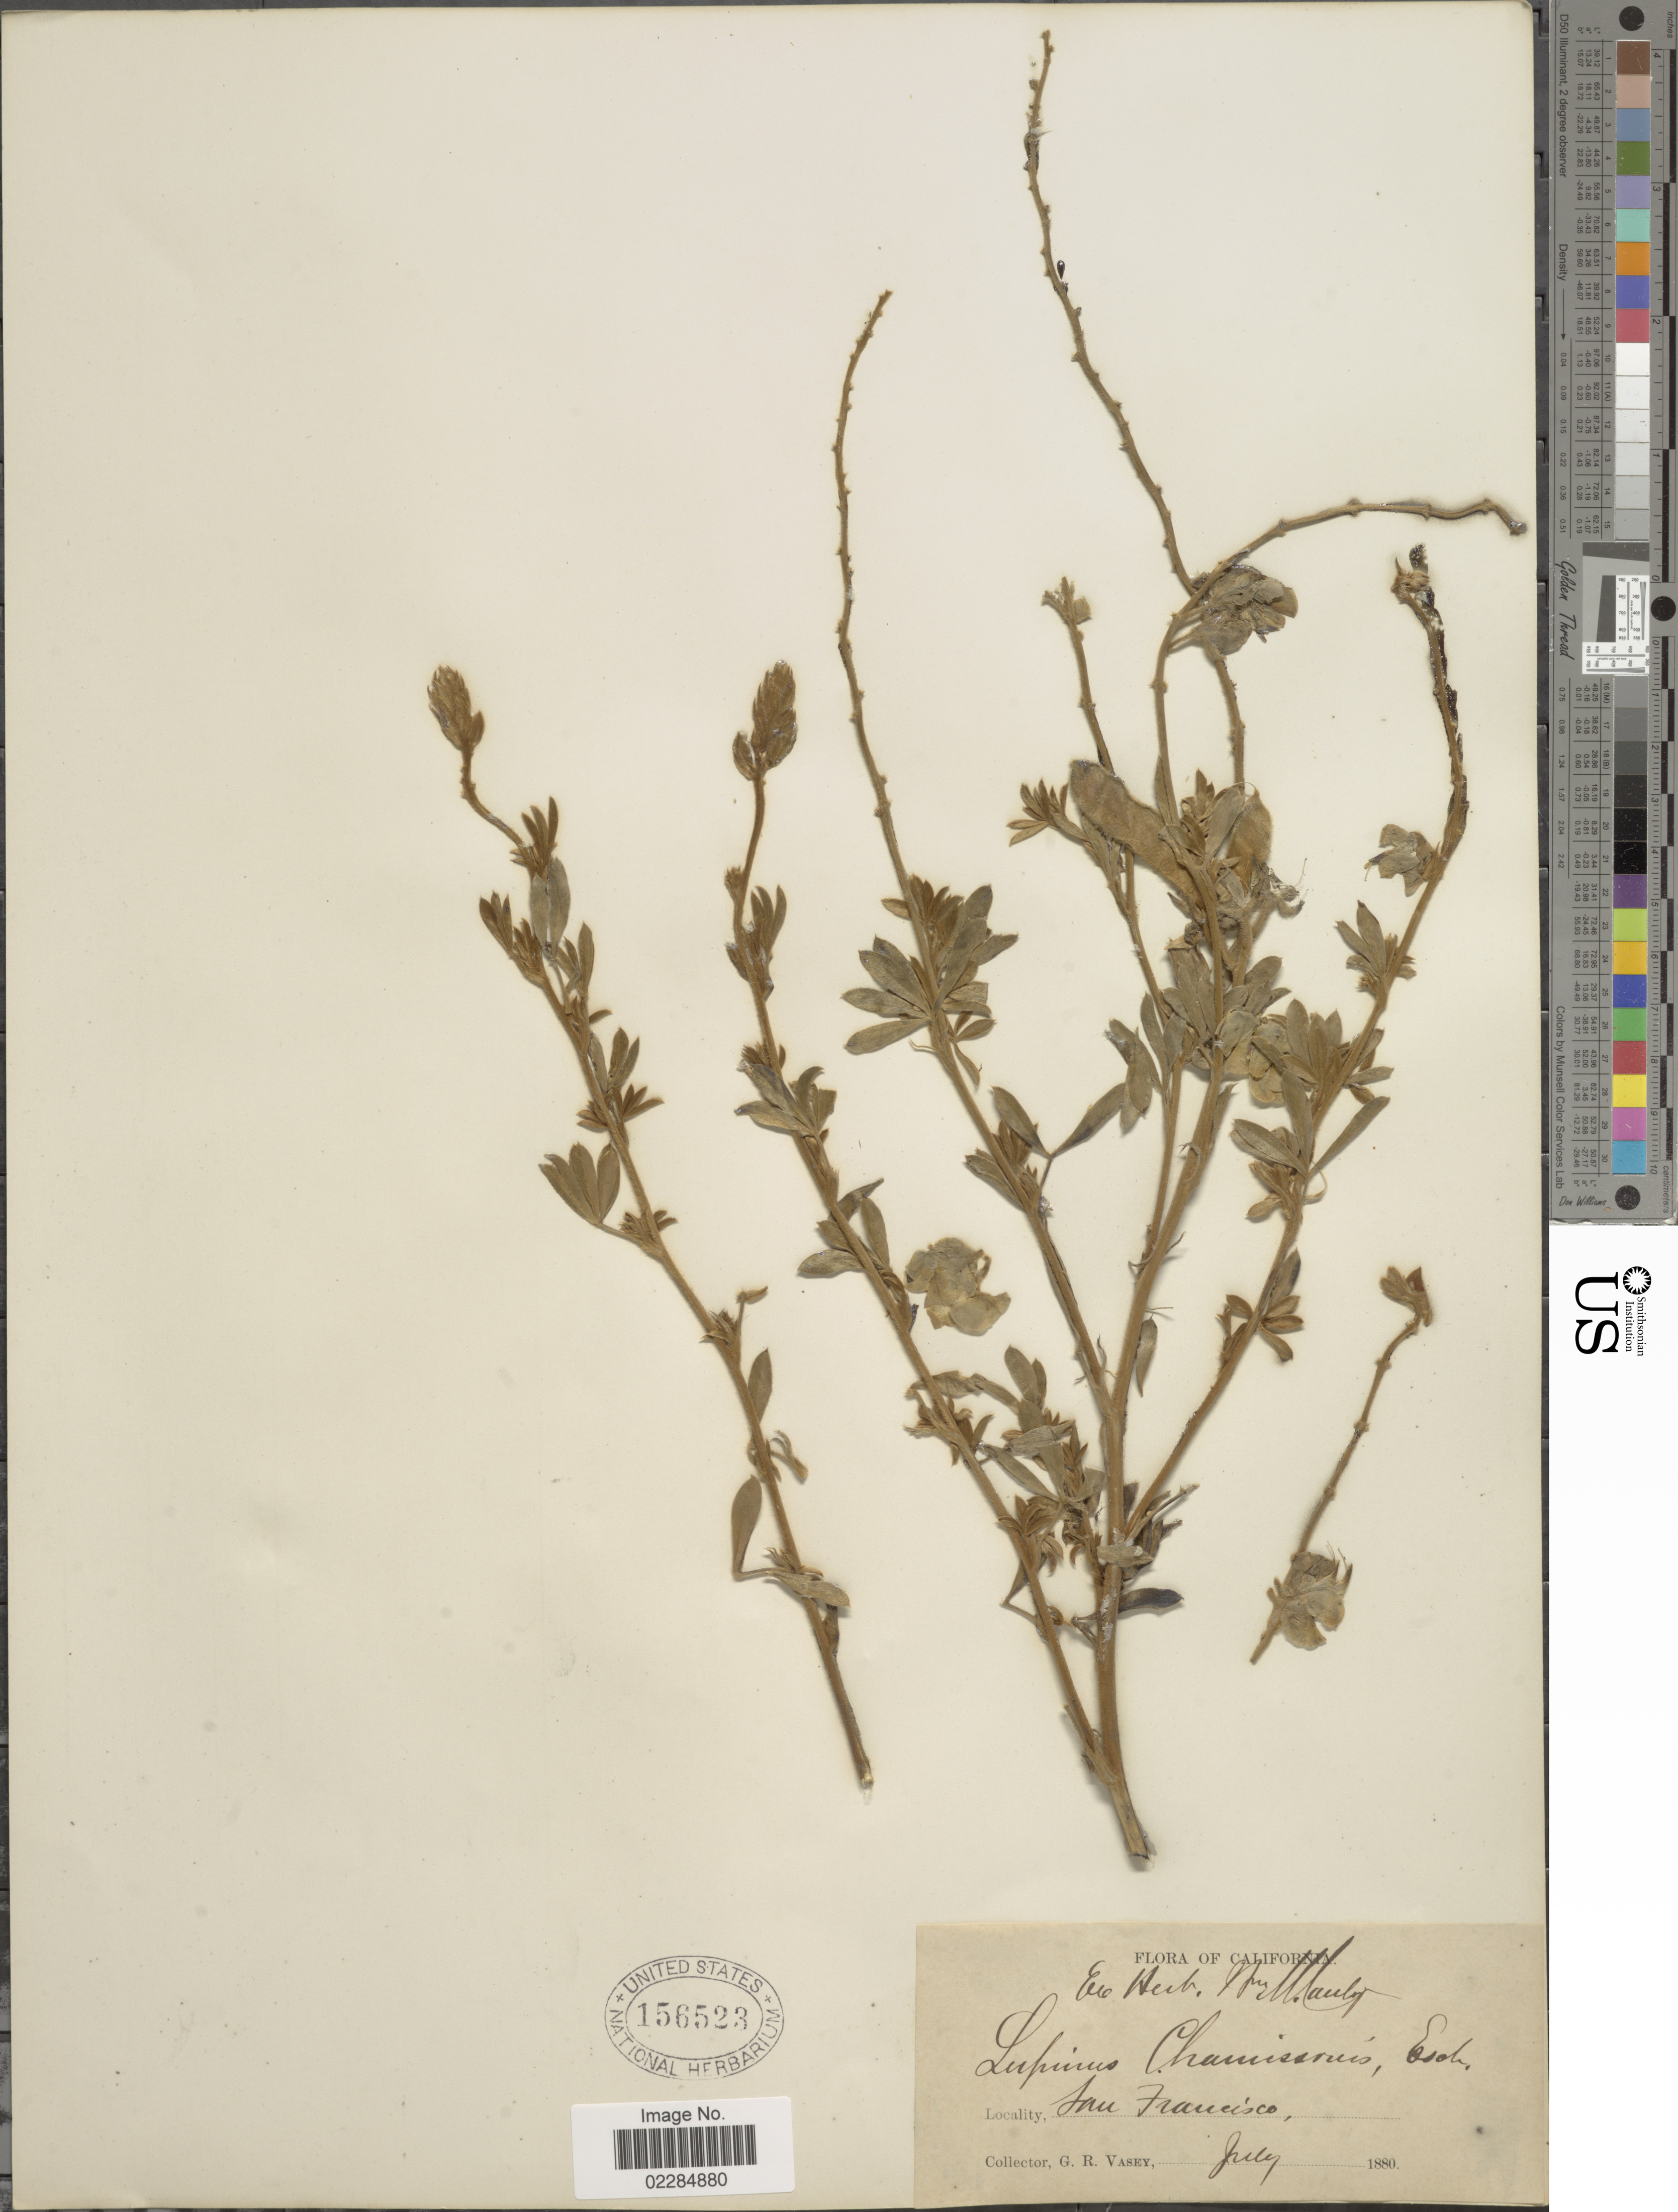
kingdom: Plantae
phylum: Tracheophyta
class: Magnoliopsida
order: Fabales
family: Fabaceae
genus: Lupinus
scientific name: Lupinus chamissonis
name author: Eschsch.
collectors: G. R. Vasey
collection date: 1880-07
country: United States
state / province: California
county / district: San Francisco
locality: San Francisco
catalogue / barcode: US 156523